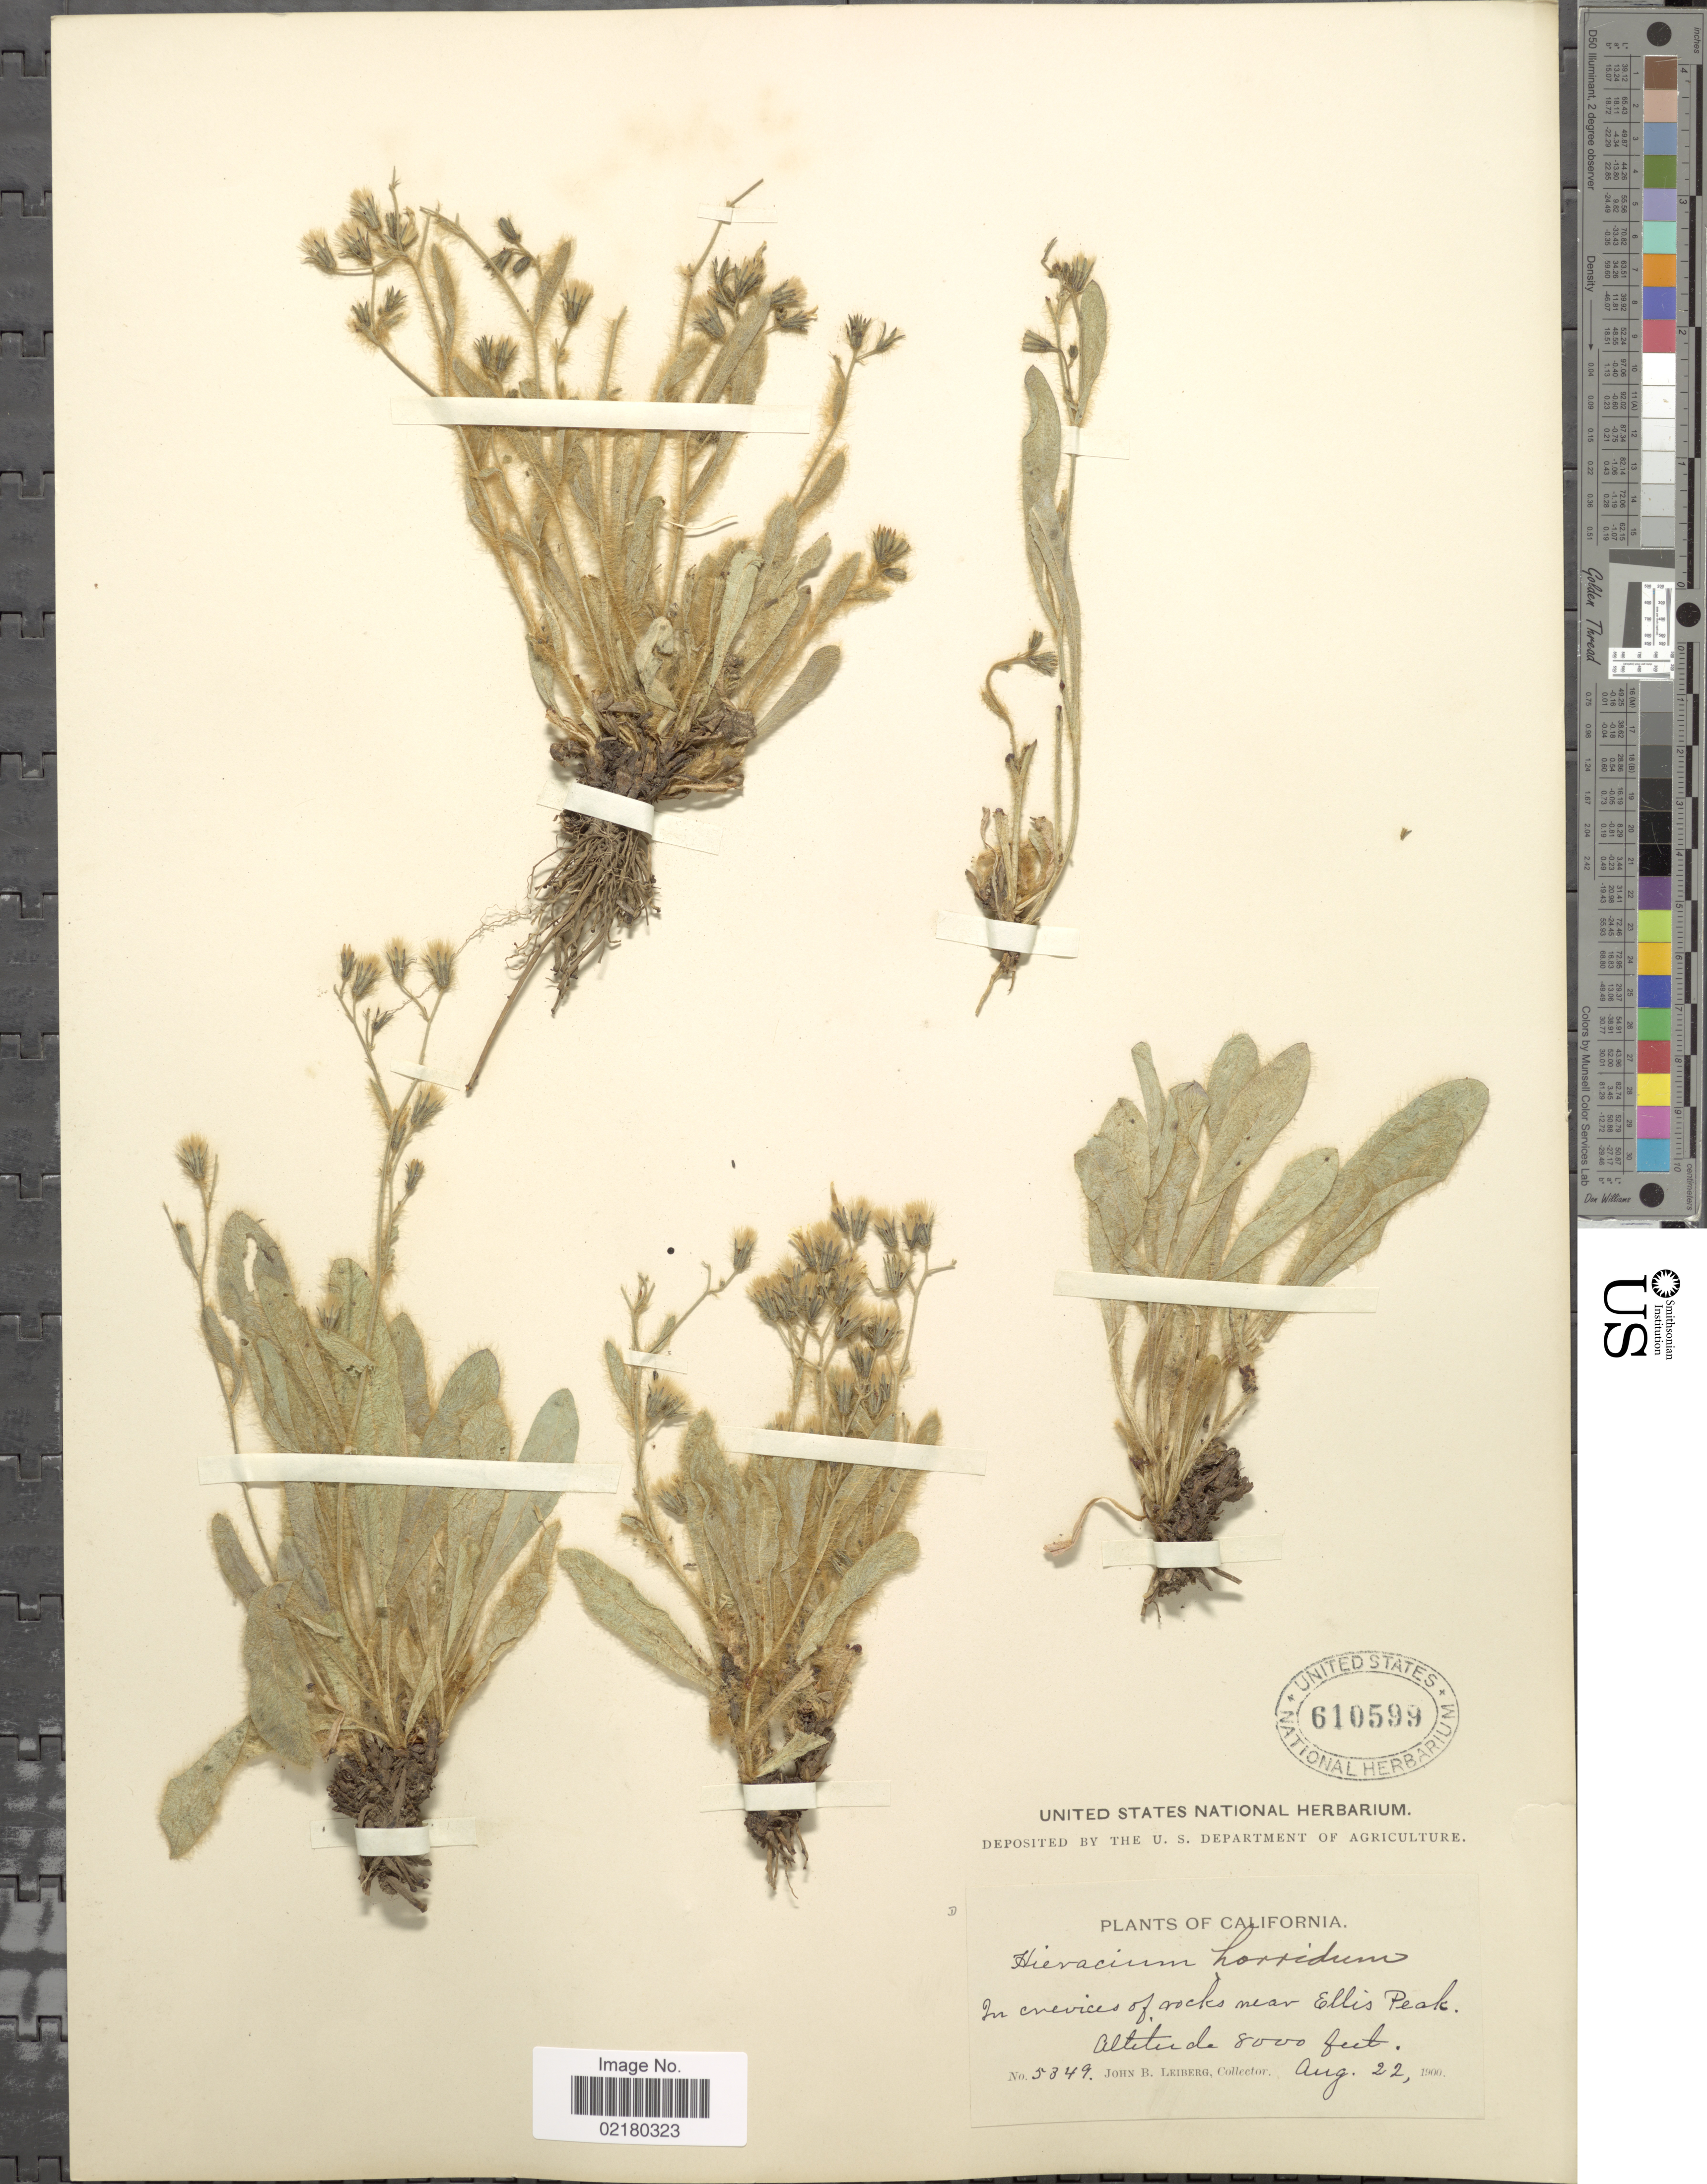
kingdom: Plantae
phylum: Tracheophyta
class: Magnoliopsida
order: Asterales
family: Asteraceae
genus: Hieracium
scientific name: Hieracium horridum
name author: Fr.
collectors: J. B. Leiberg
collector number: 5349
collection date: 1900-08-22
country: United States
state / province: California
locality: In crevices of rocks near Ellis Peak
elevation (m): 2438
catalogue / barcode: US 610599